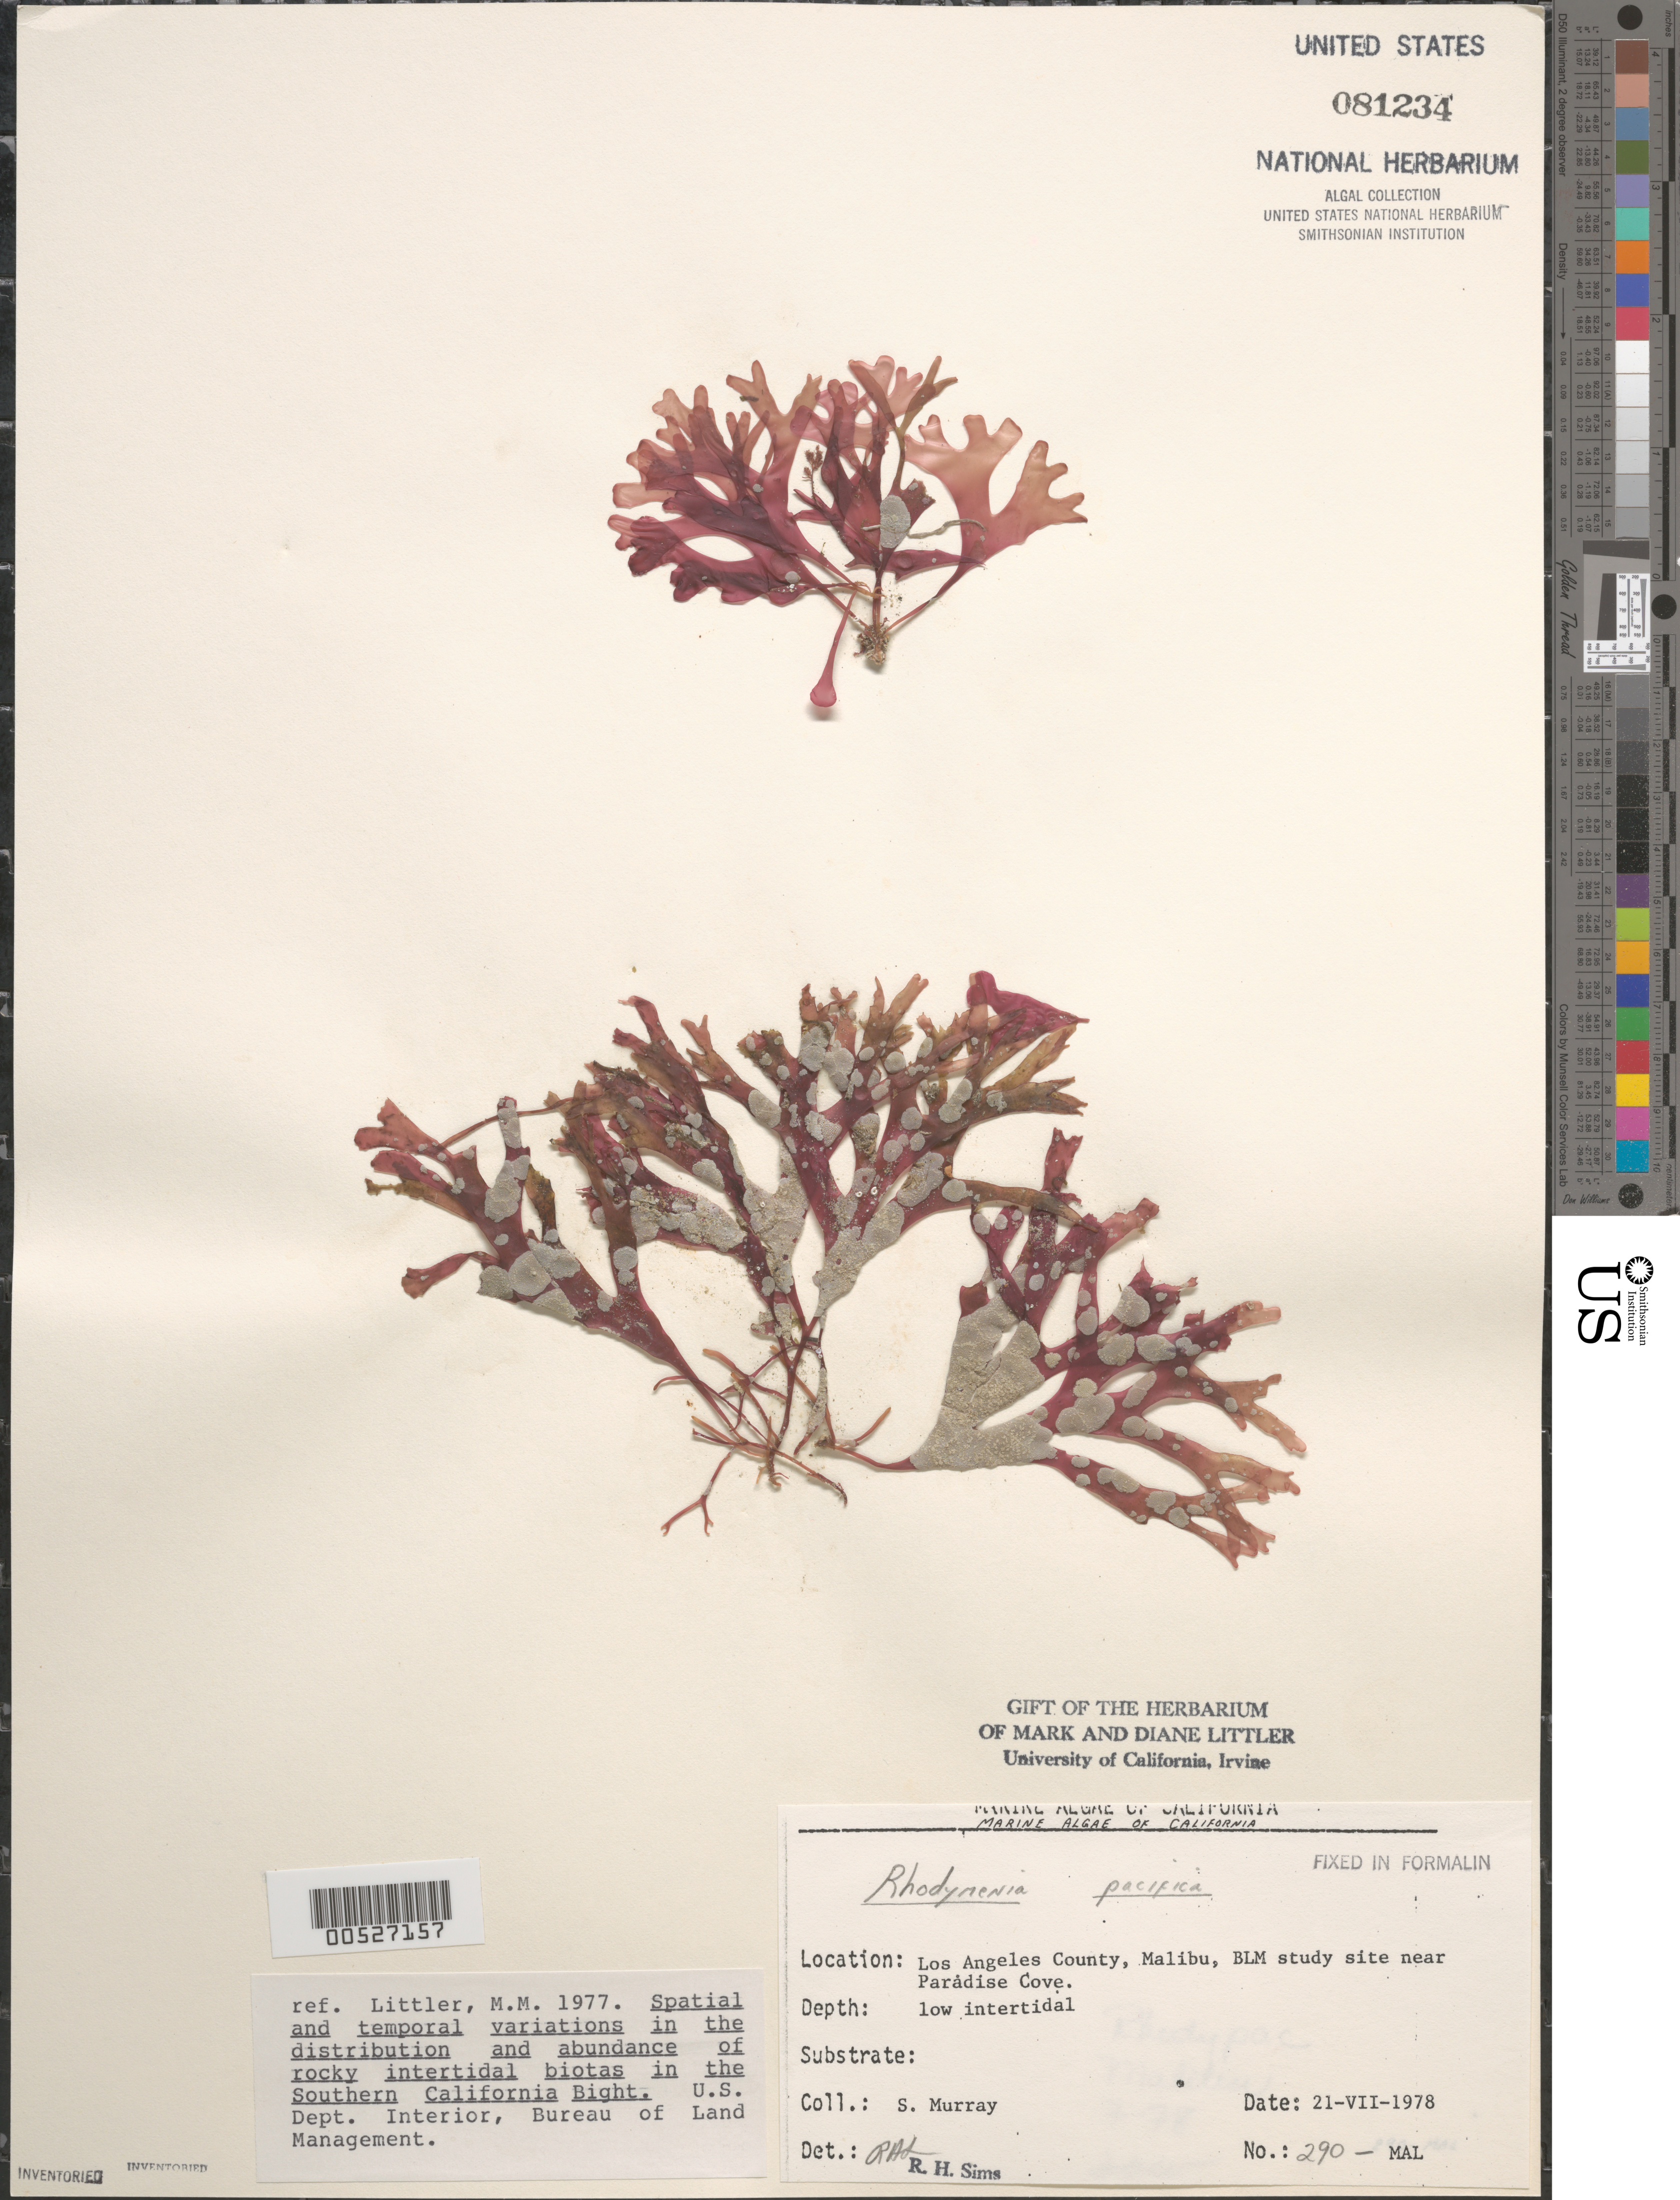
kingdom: Plantae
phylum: Rhodophyta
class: Florideophyceae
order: Rhodymeniales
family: Rhodymeniaceae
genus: Rhodymenia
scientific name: Rhodymenia pacifica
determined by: Sims, Robert H.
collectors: S. N. Murray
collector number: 290-mal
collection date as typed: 21 Jul 1978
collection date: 1978-07-21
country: United States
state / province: California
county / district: Los Angeles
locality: Malibu, near Paradise Cove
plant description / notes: BLM-SOCALBIGHT Rocky Intertidal Survey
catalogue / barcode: US 81234